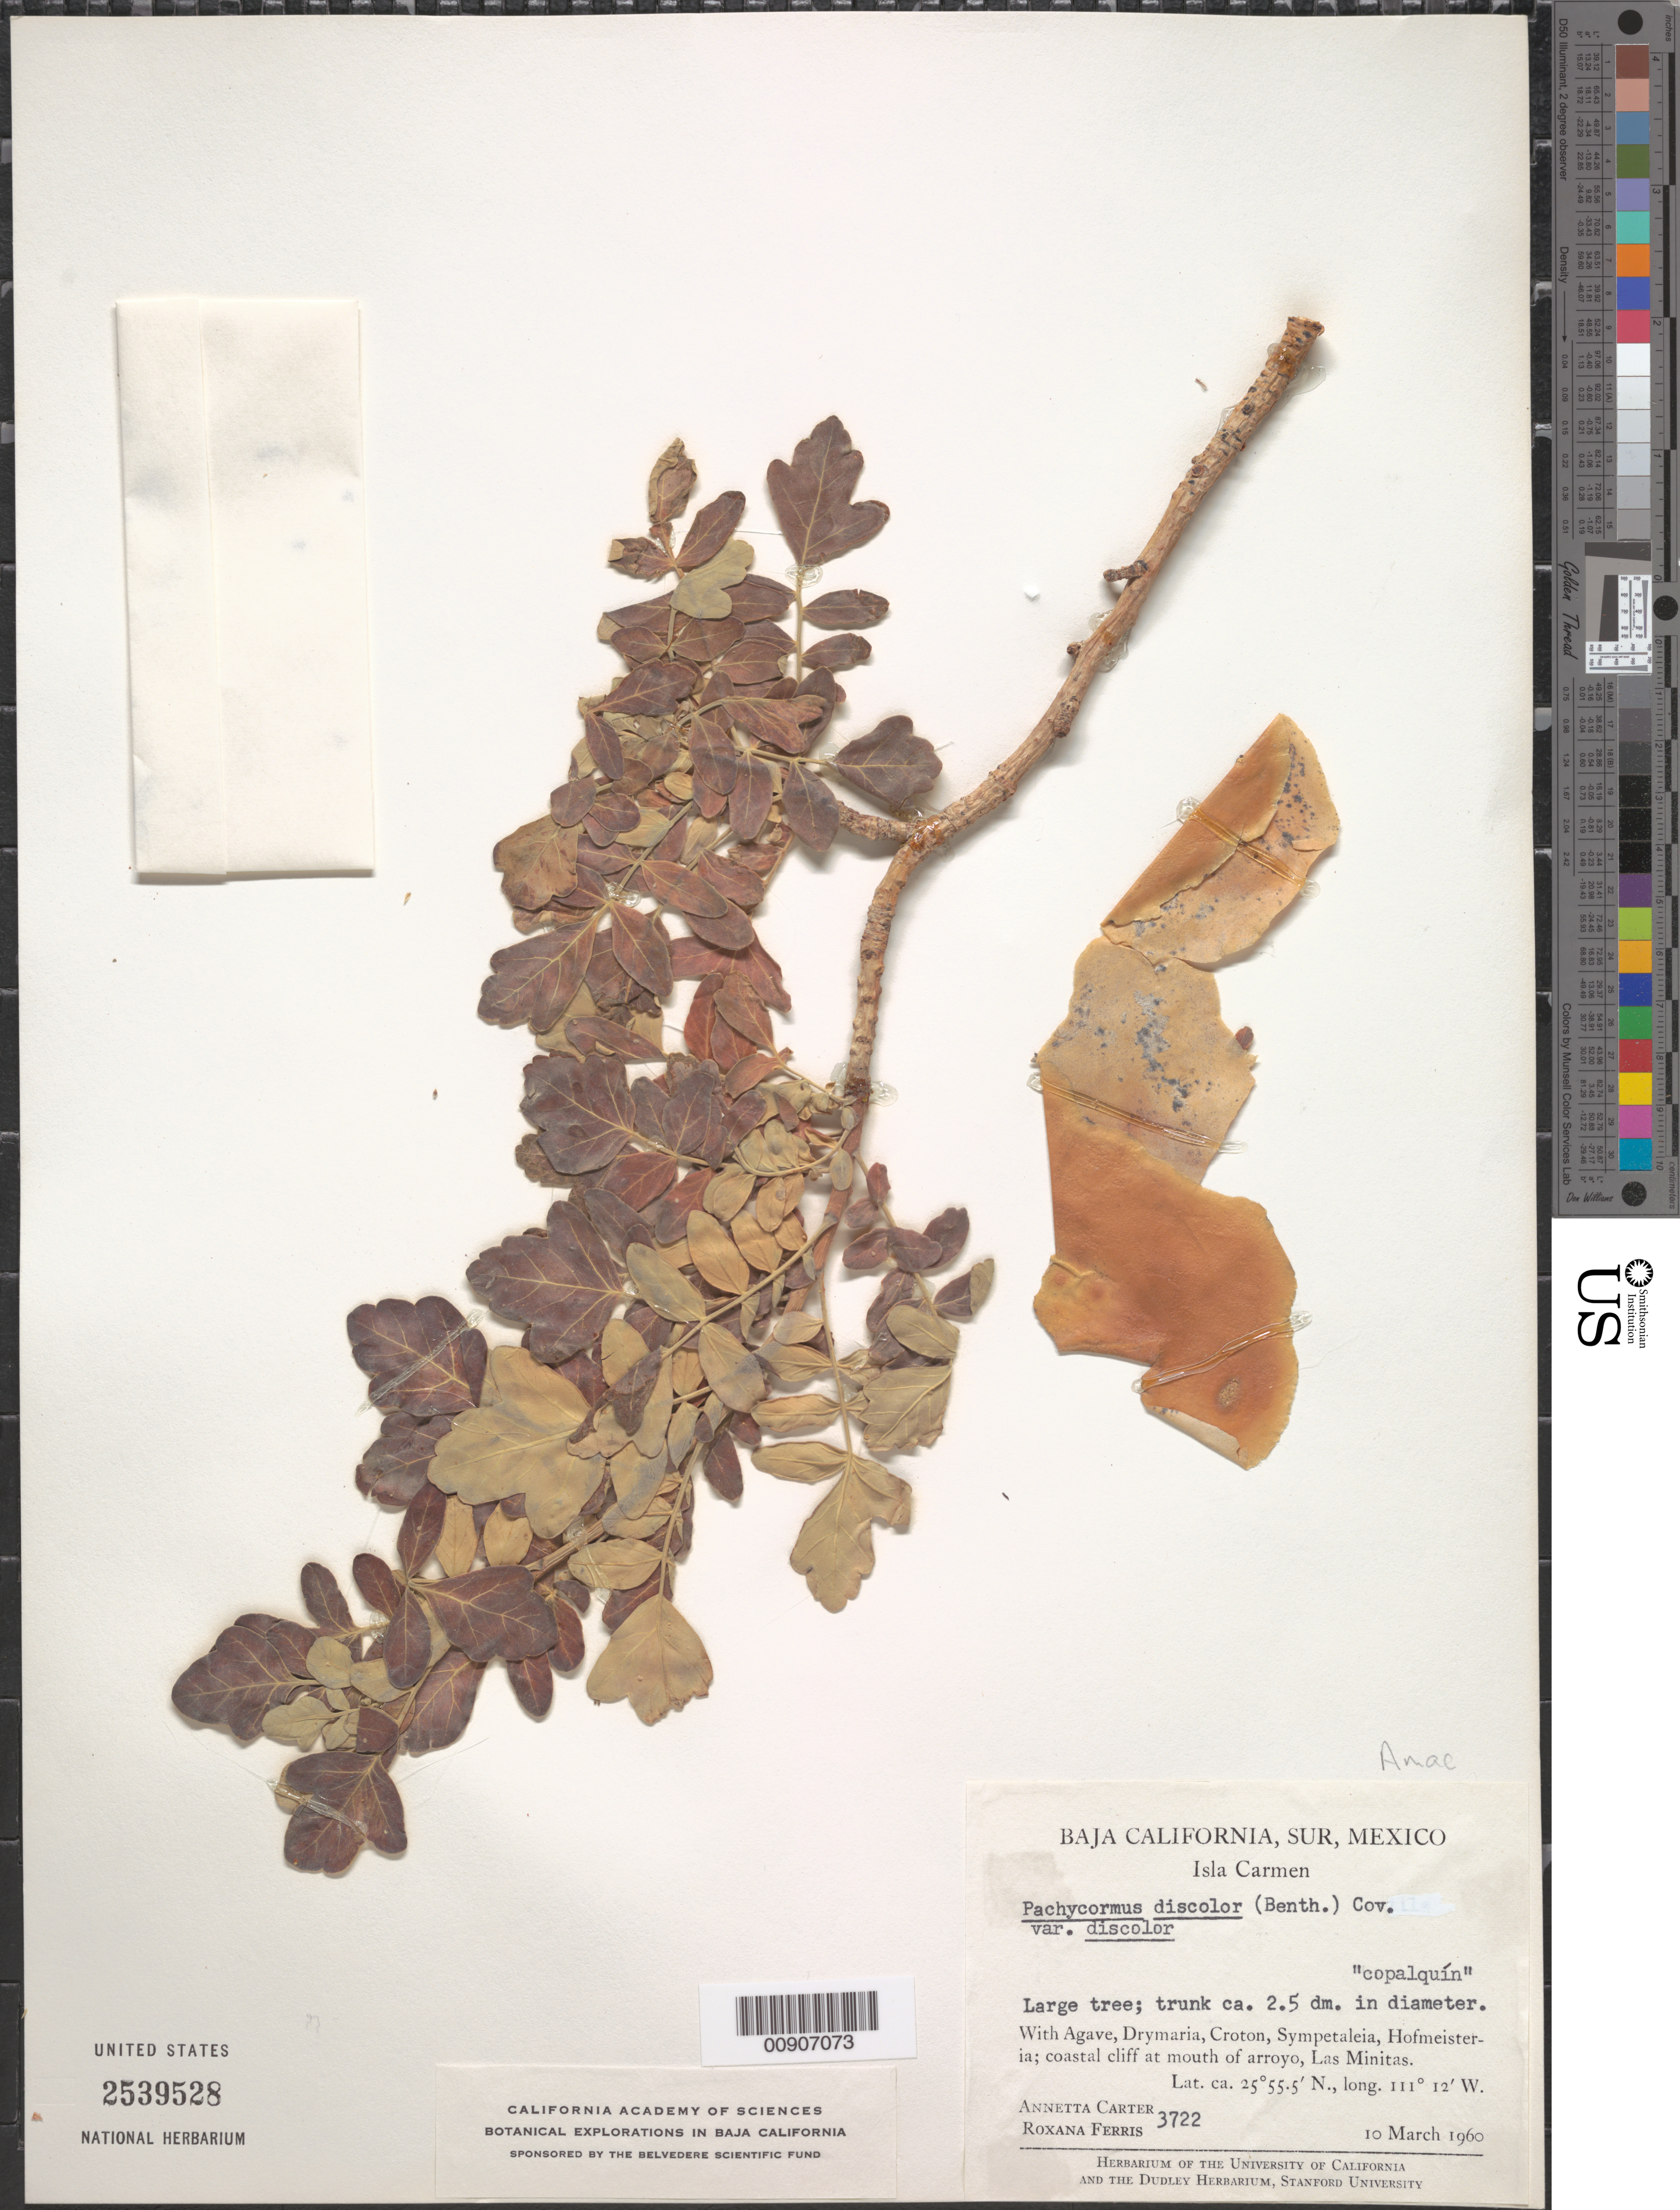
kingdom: Plantae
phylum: Tracheophyta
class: Magnoliopsida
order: Sapindales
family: Anacardiaceae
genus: Pachycormus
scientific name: Pachycormus discolor var. discolor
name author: (Benth.) Coville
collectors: A. Carter & R. S. Ferris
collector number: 3722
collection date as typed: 10 Mar 1960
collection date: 1960-03-10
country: Mexico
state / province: Baja California Sur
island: Carmen I.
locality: Isla Carmen: Coastal cliff at mouth of arroyo, Las Minitas. Baja California Sur.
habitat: Coastal cliff at mouth of arroyo. With Agave, Drymaria, Croton, Sympetaleia, Hofmeisteria.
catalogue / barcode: US 2539528